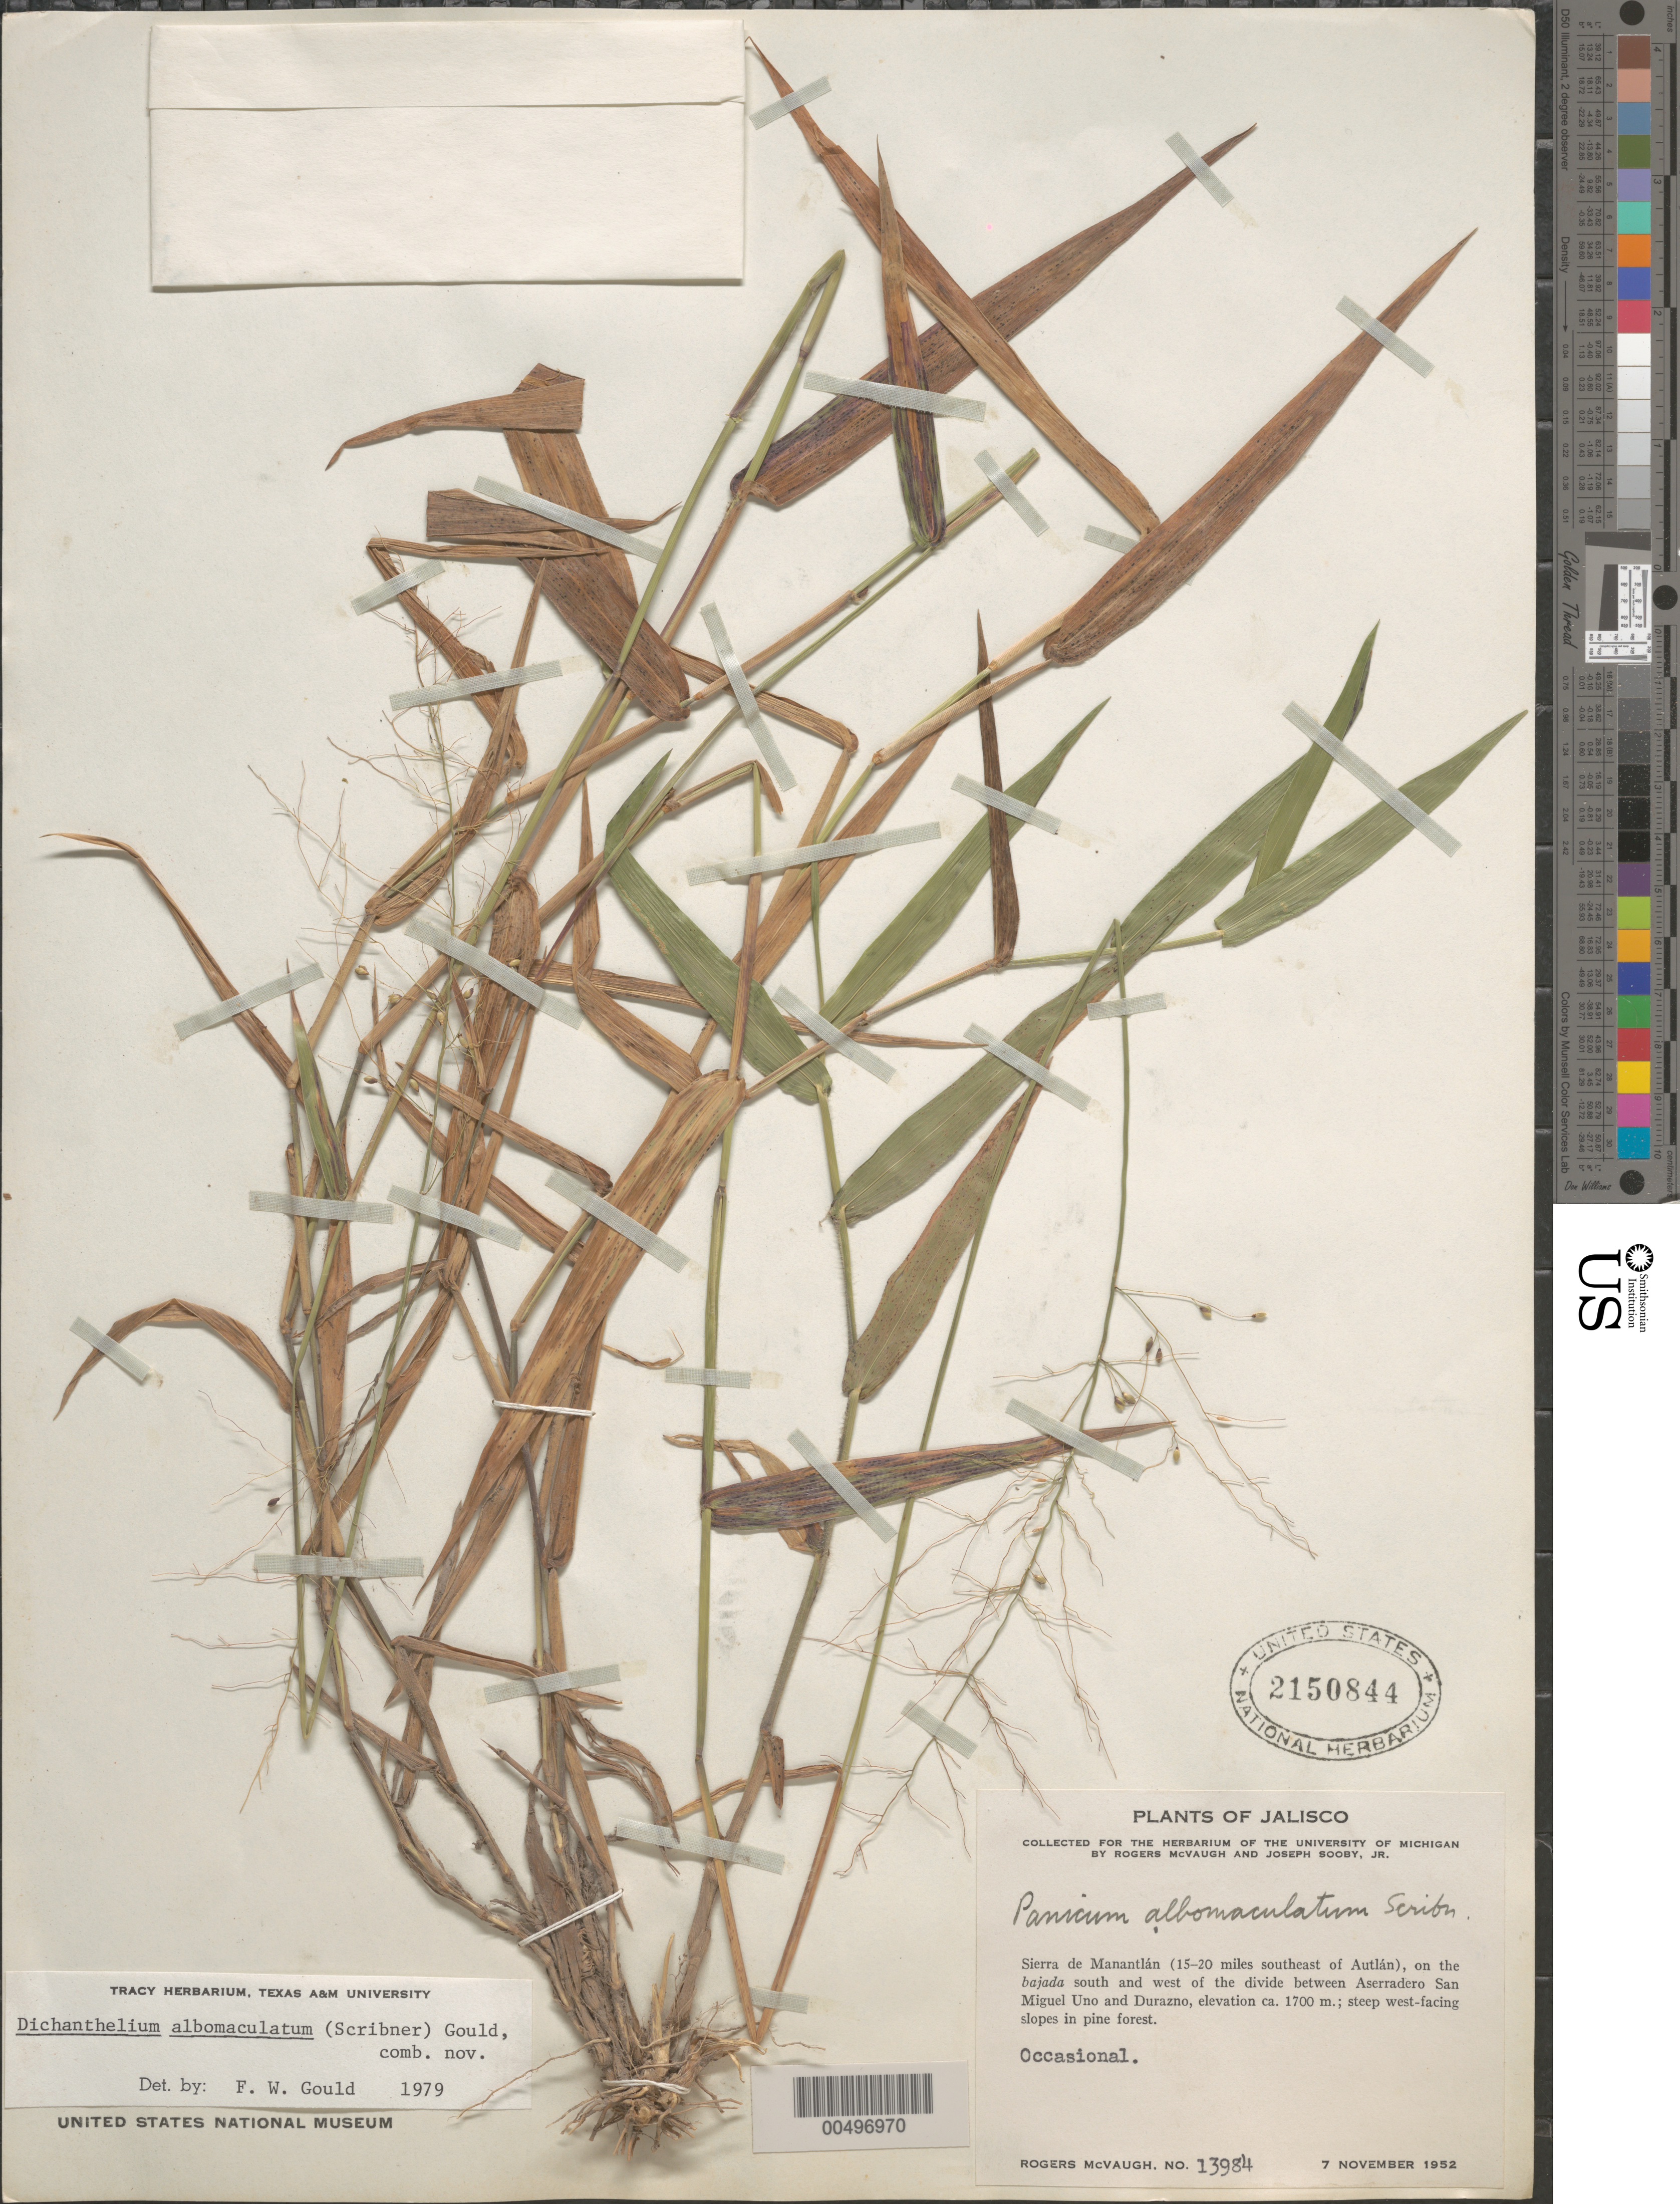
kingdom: Plantae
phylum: Tracheophyta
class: Liliopsida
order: Poales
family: Poaceae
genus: Dichanthelium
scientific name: Dichanthelium albomaculatum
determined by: Gould, F. W.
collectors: R. McVaugh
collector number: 13984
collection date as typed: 7 Nov 1952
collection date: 1952-11-07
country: Mexico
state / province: Jalisco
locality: Sierra de Manantlán (15-20 mi SE of Autlán), on the bajada S & W of the divide between Aserradero San Miguel Uno & Durazno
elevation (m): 1700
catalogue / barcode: US 2150844